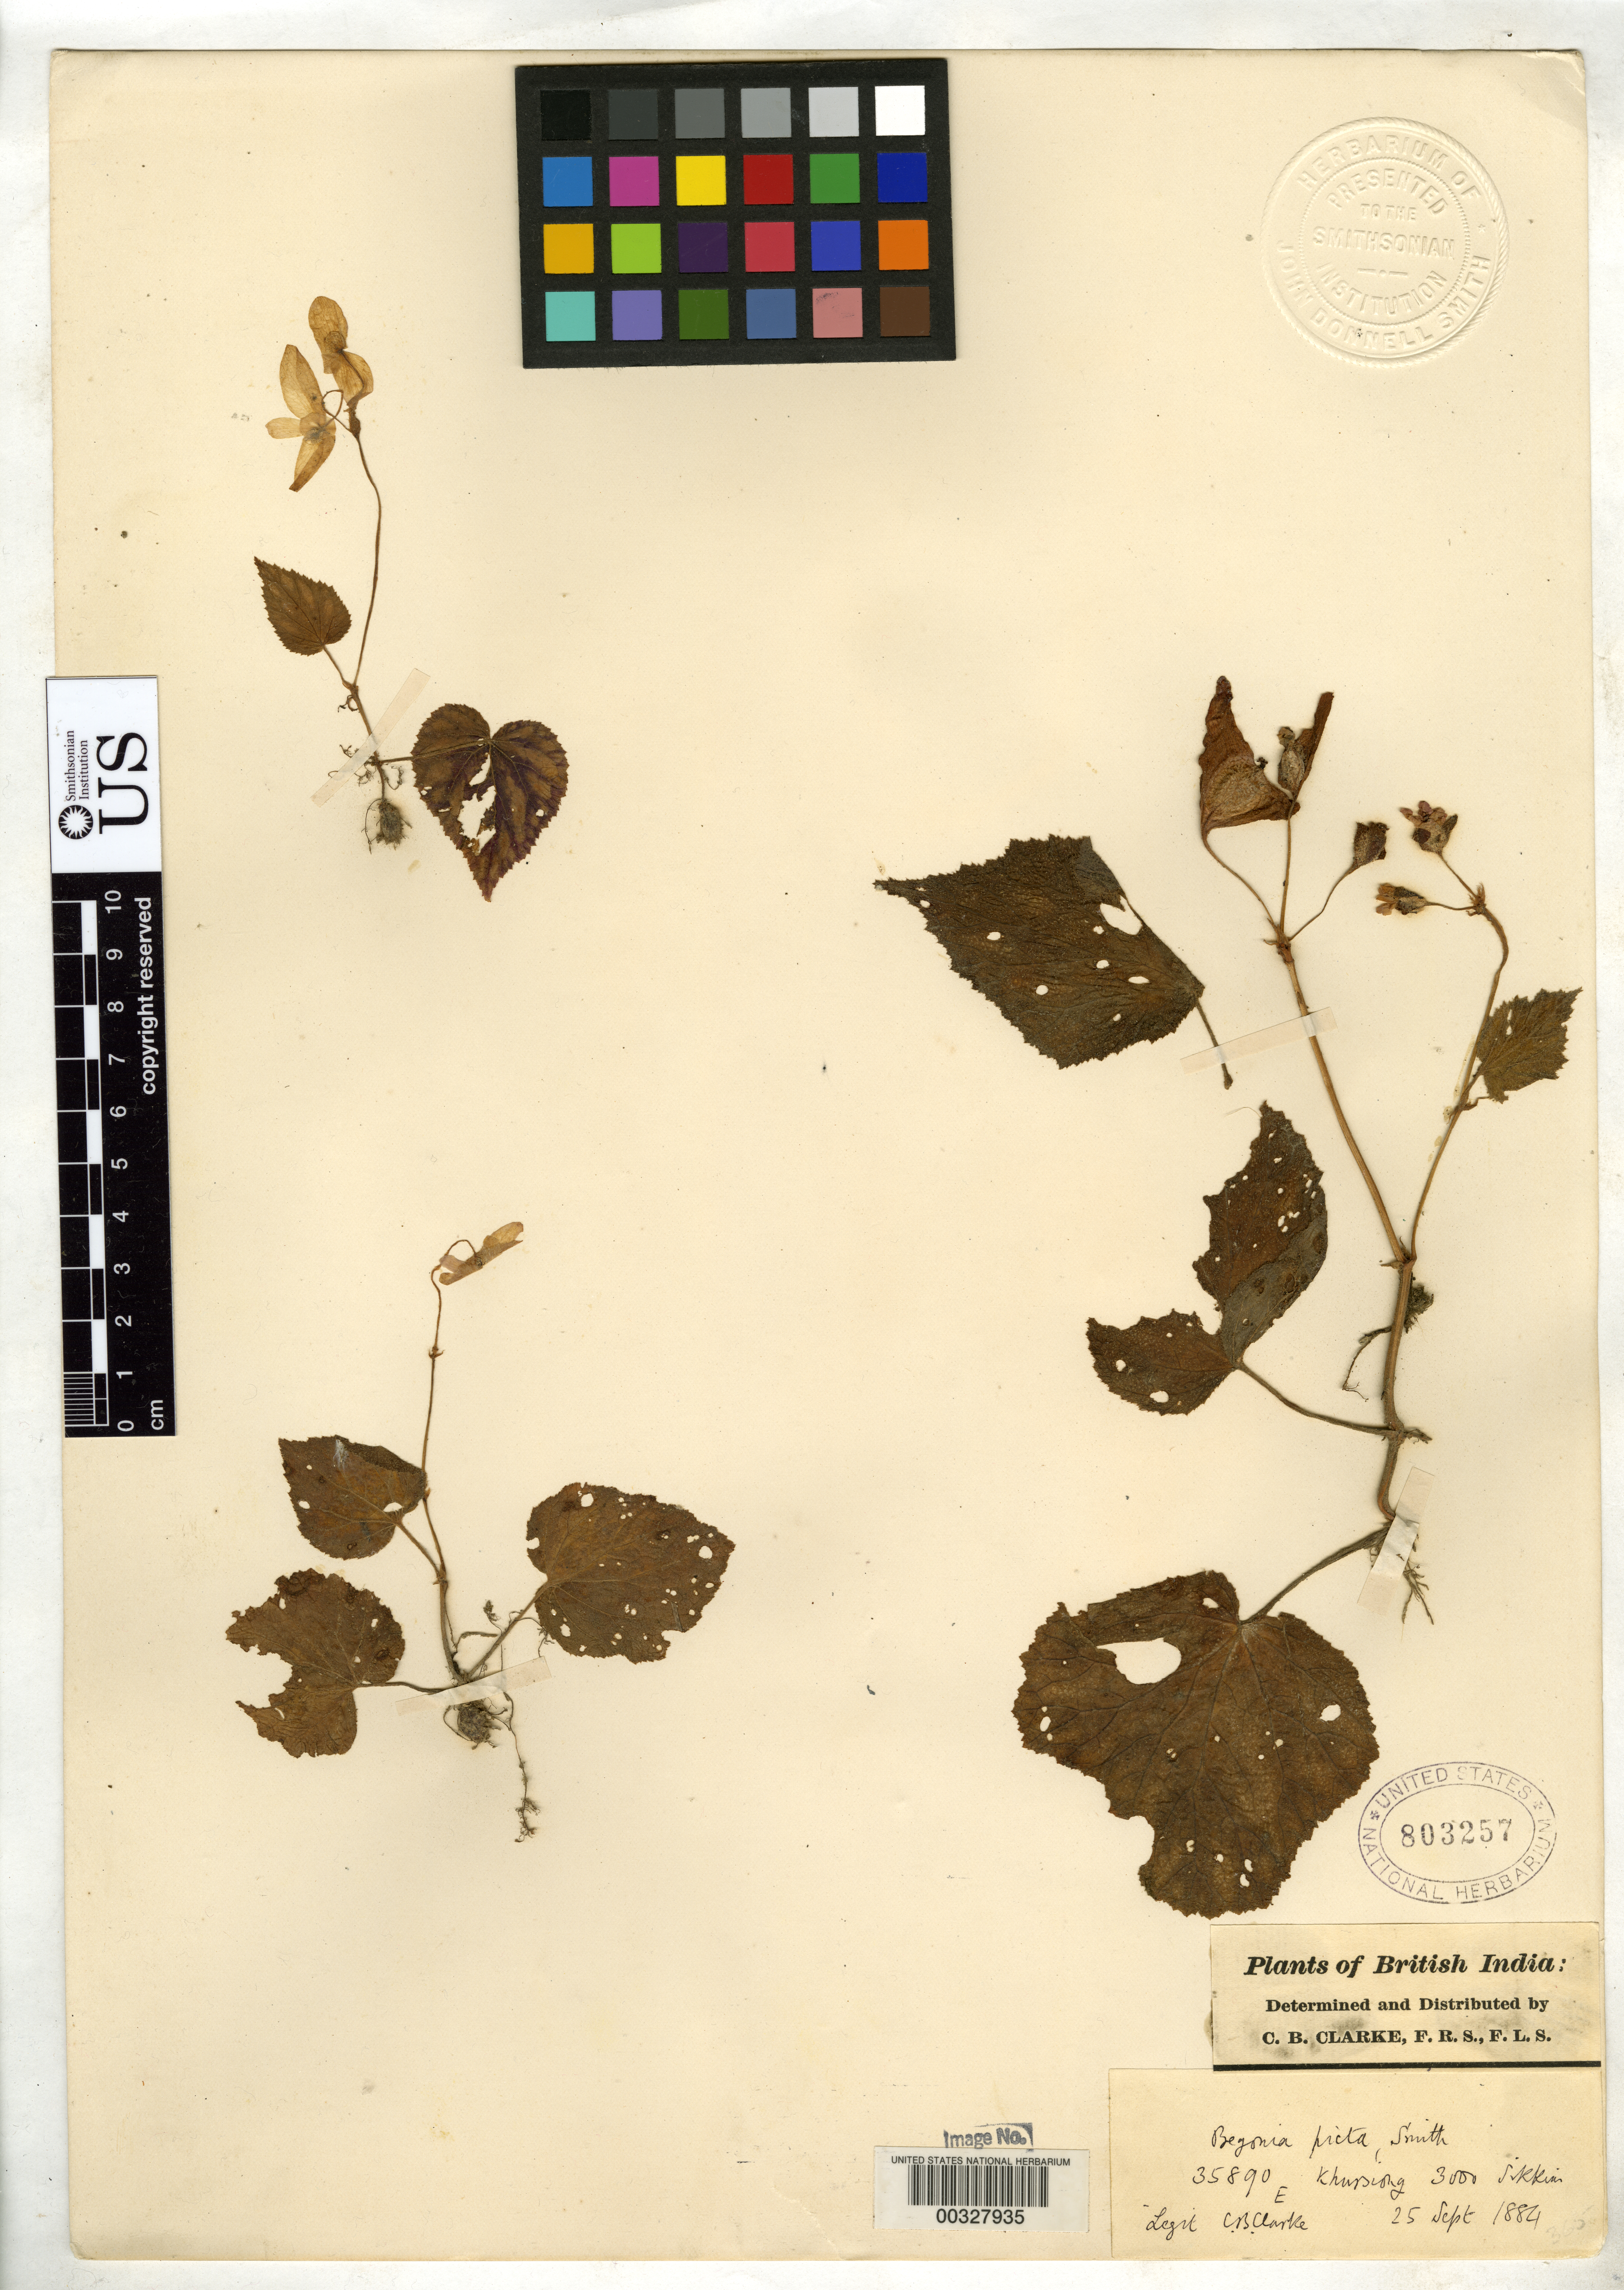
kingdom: Plantae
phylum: Tracheophyta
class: Magnoliopsida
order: Cucurbitales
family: Begoniaceae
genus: Begonia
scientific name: Begonia picta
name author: Sm.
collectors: C. B. Clarke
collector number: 35890e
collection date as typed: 25 Sep 1884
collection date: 1884-09-25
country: India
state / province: Sikkim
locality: Khursiing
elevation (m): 3000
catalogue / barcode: US 803257